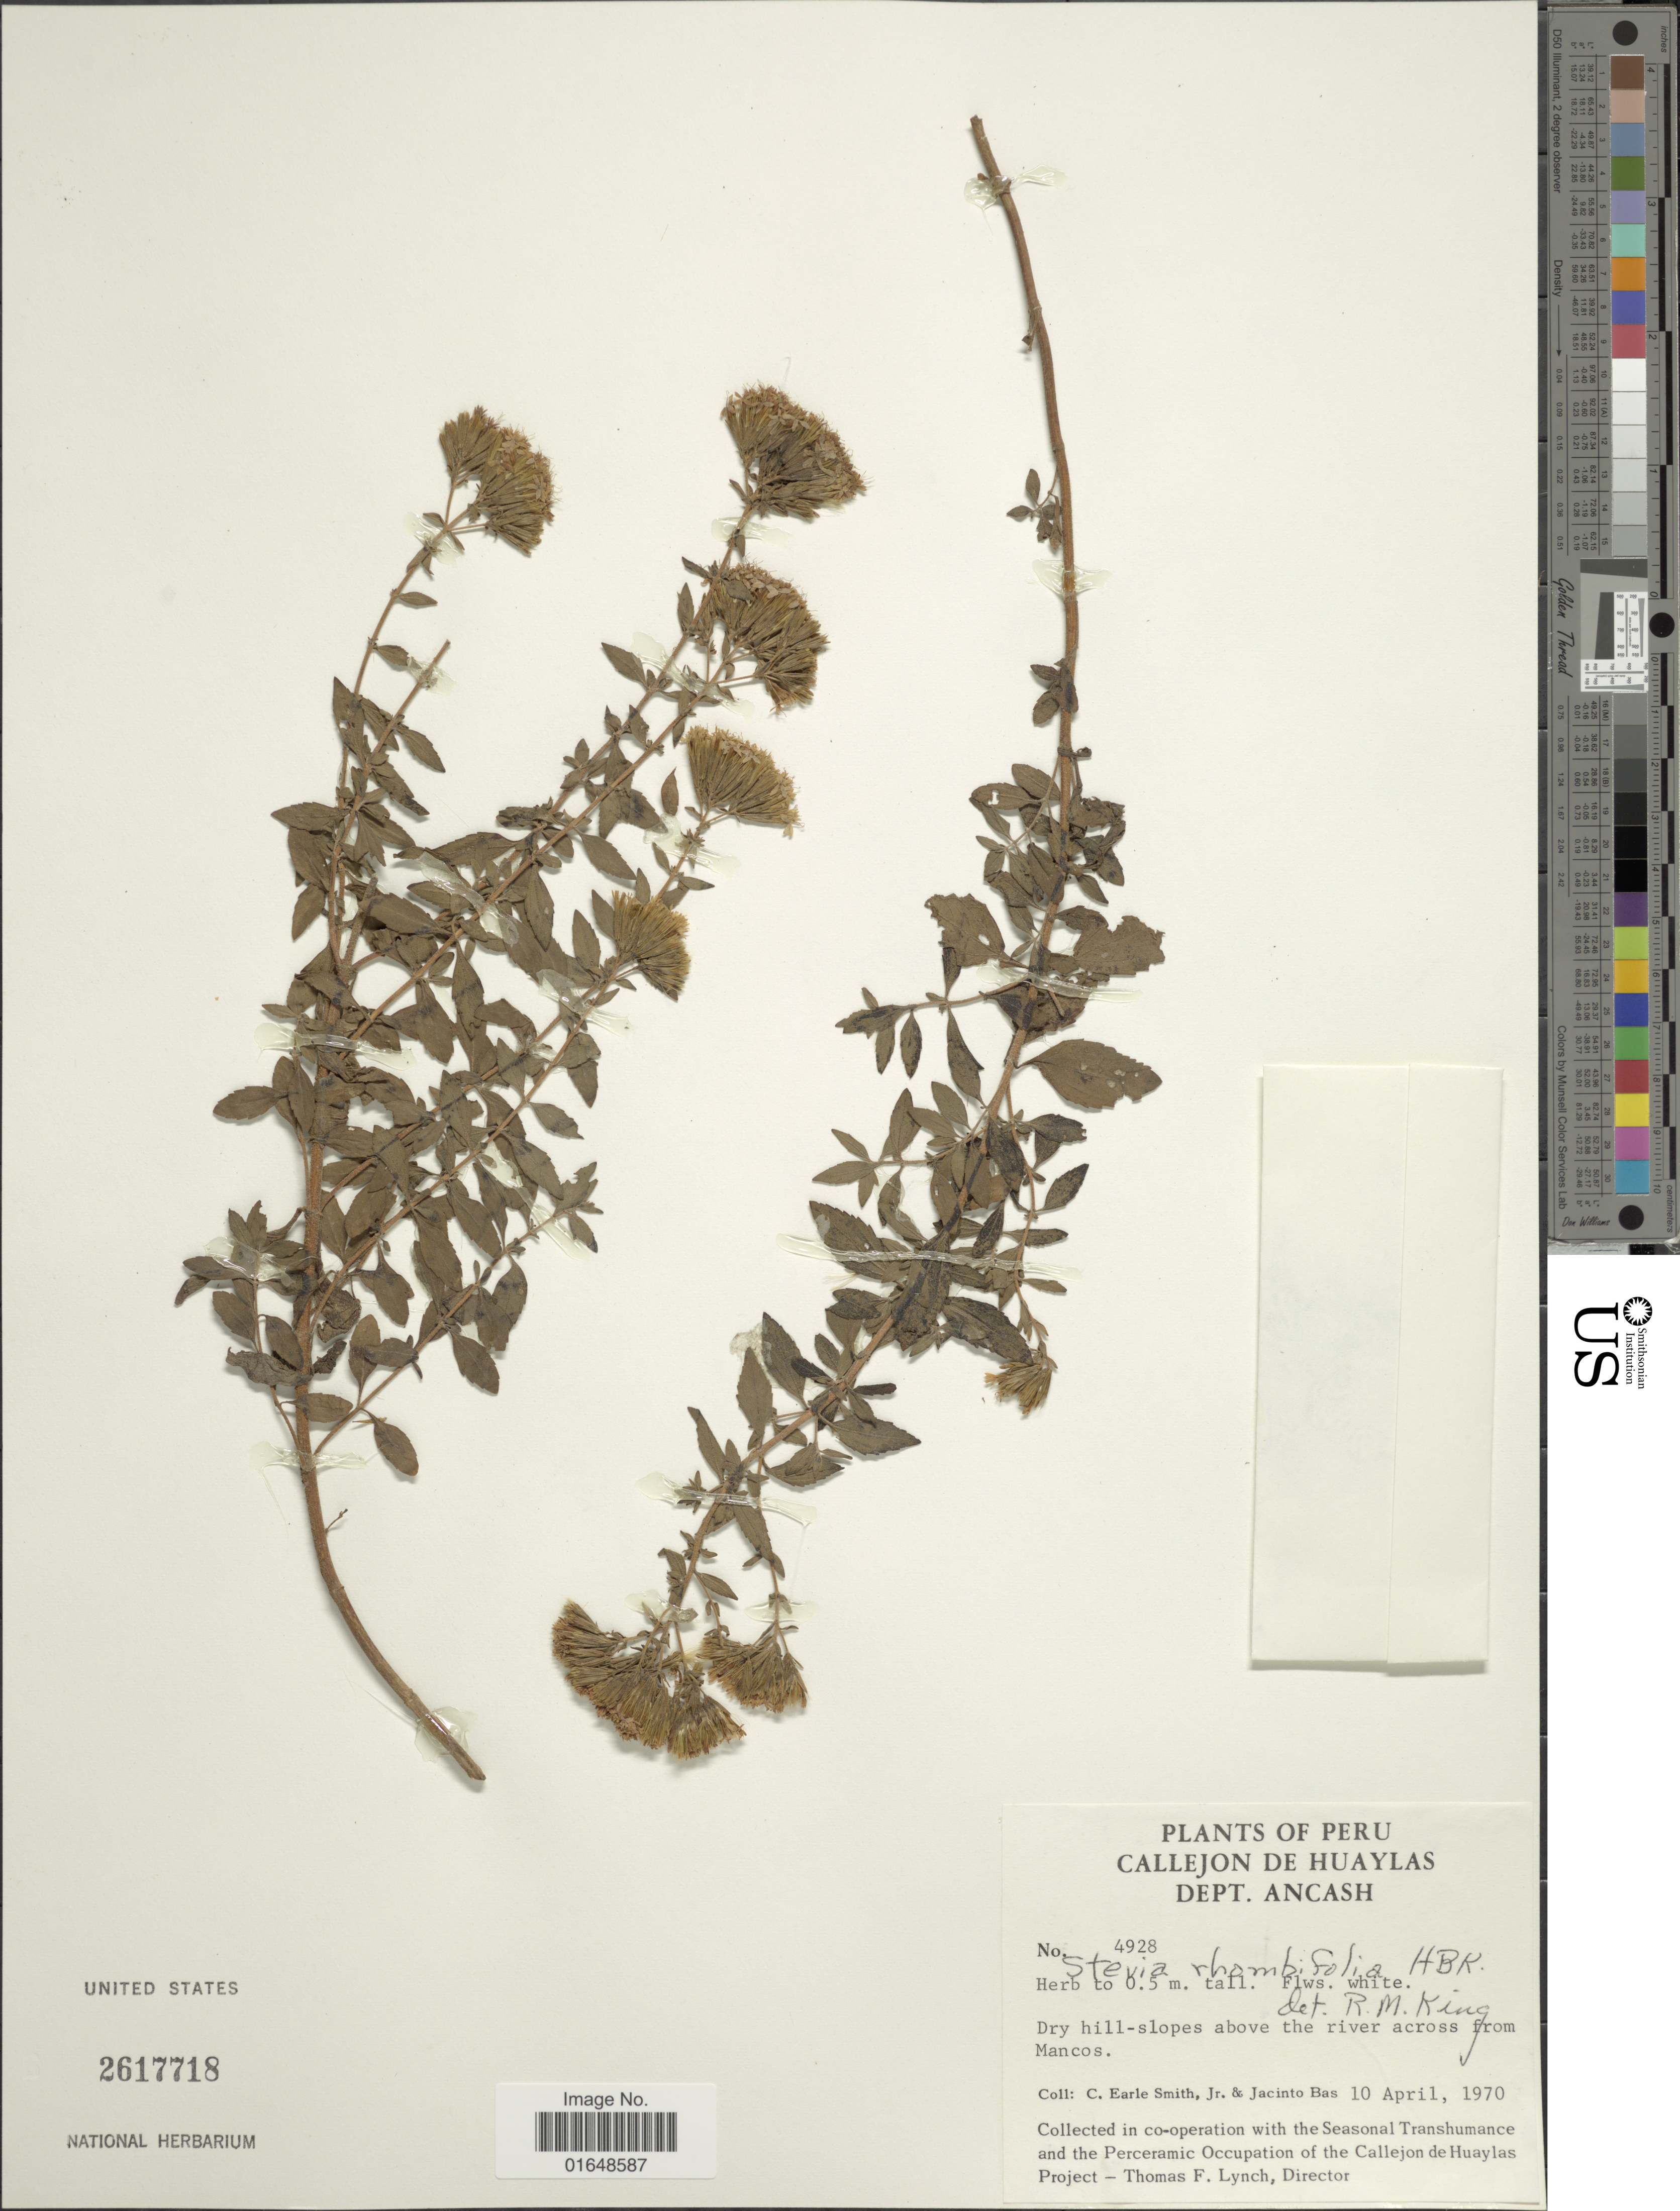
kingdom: Plantae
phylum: Tracheophyta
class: Magnoliopsida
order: Asterales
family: Asteraceae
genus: Stevia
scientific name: Stevia ovata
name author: Willd.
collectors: C. E. Smith Jr. & J. Bas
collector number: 4928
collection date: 1970-04-10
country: Peru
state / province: Ancash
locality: Callejon de Huaylas. Dept. Ancash. Dry hill-slopes above the river across from Mancos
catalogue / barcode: US 2617718